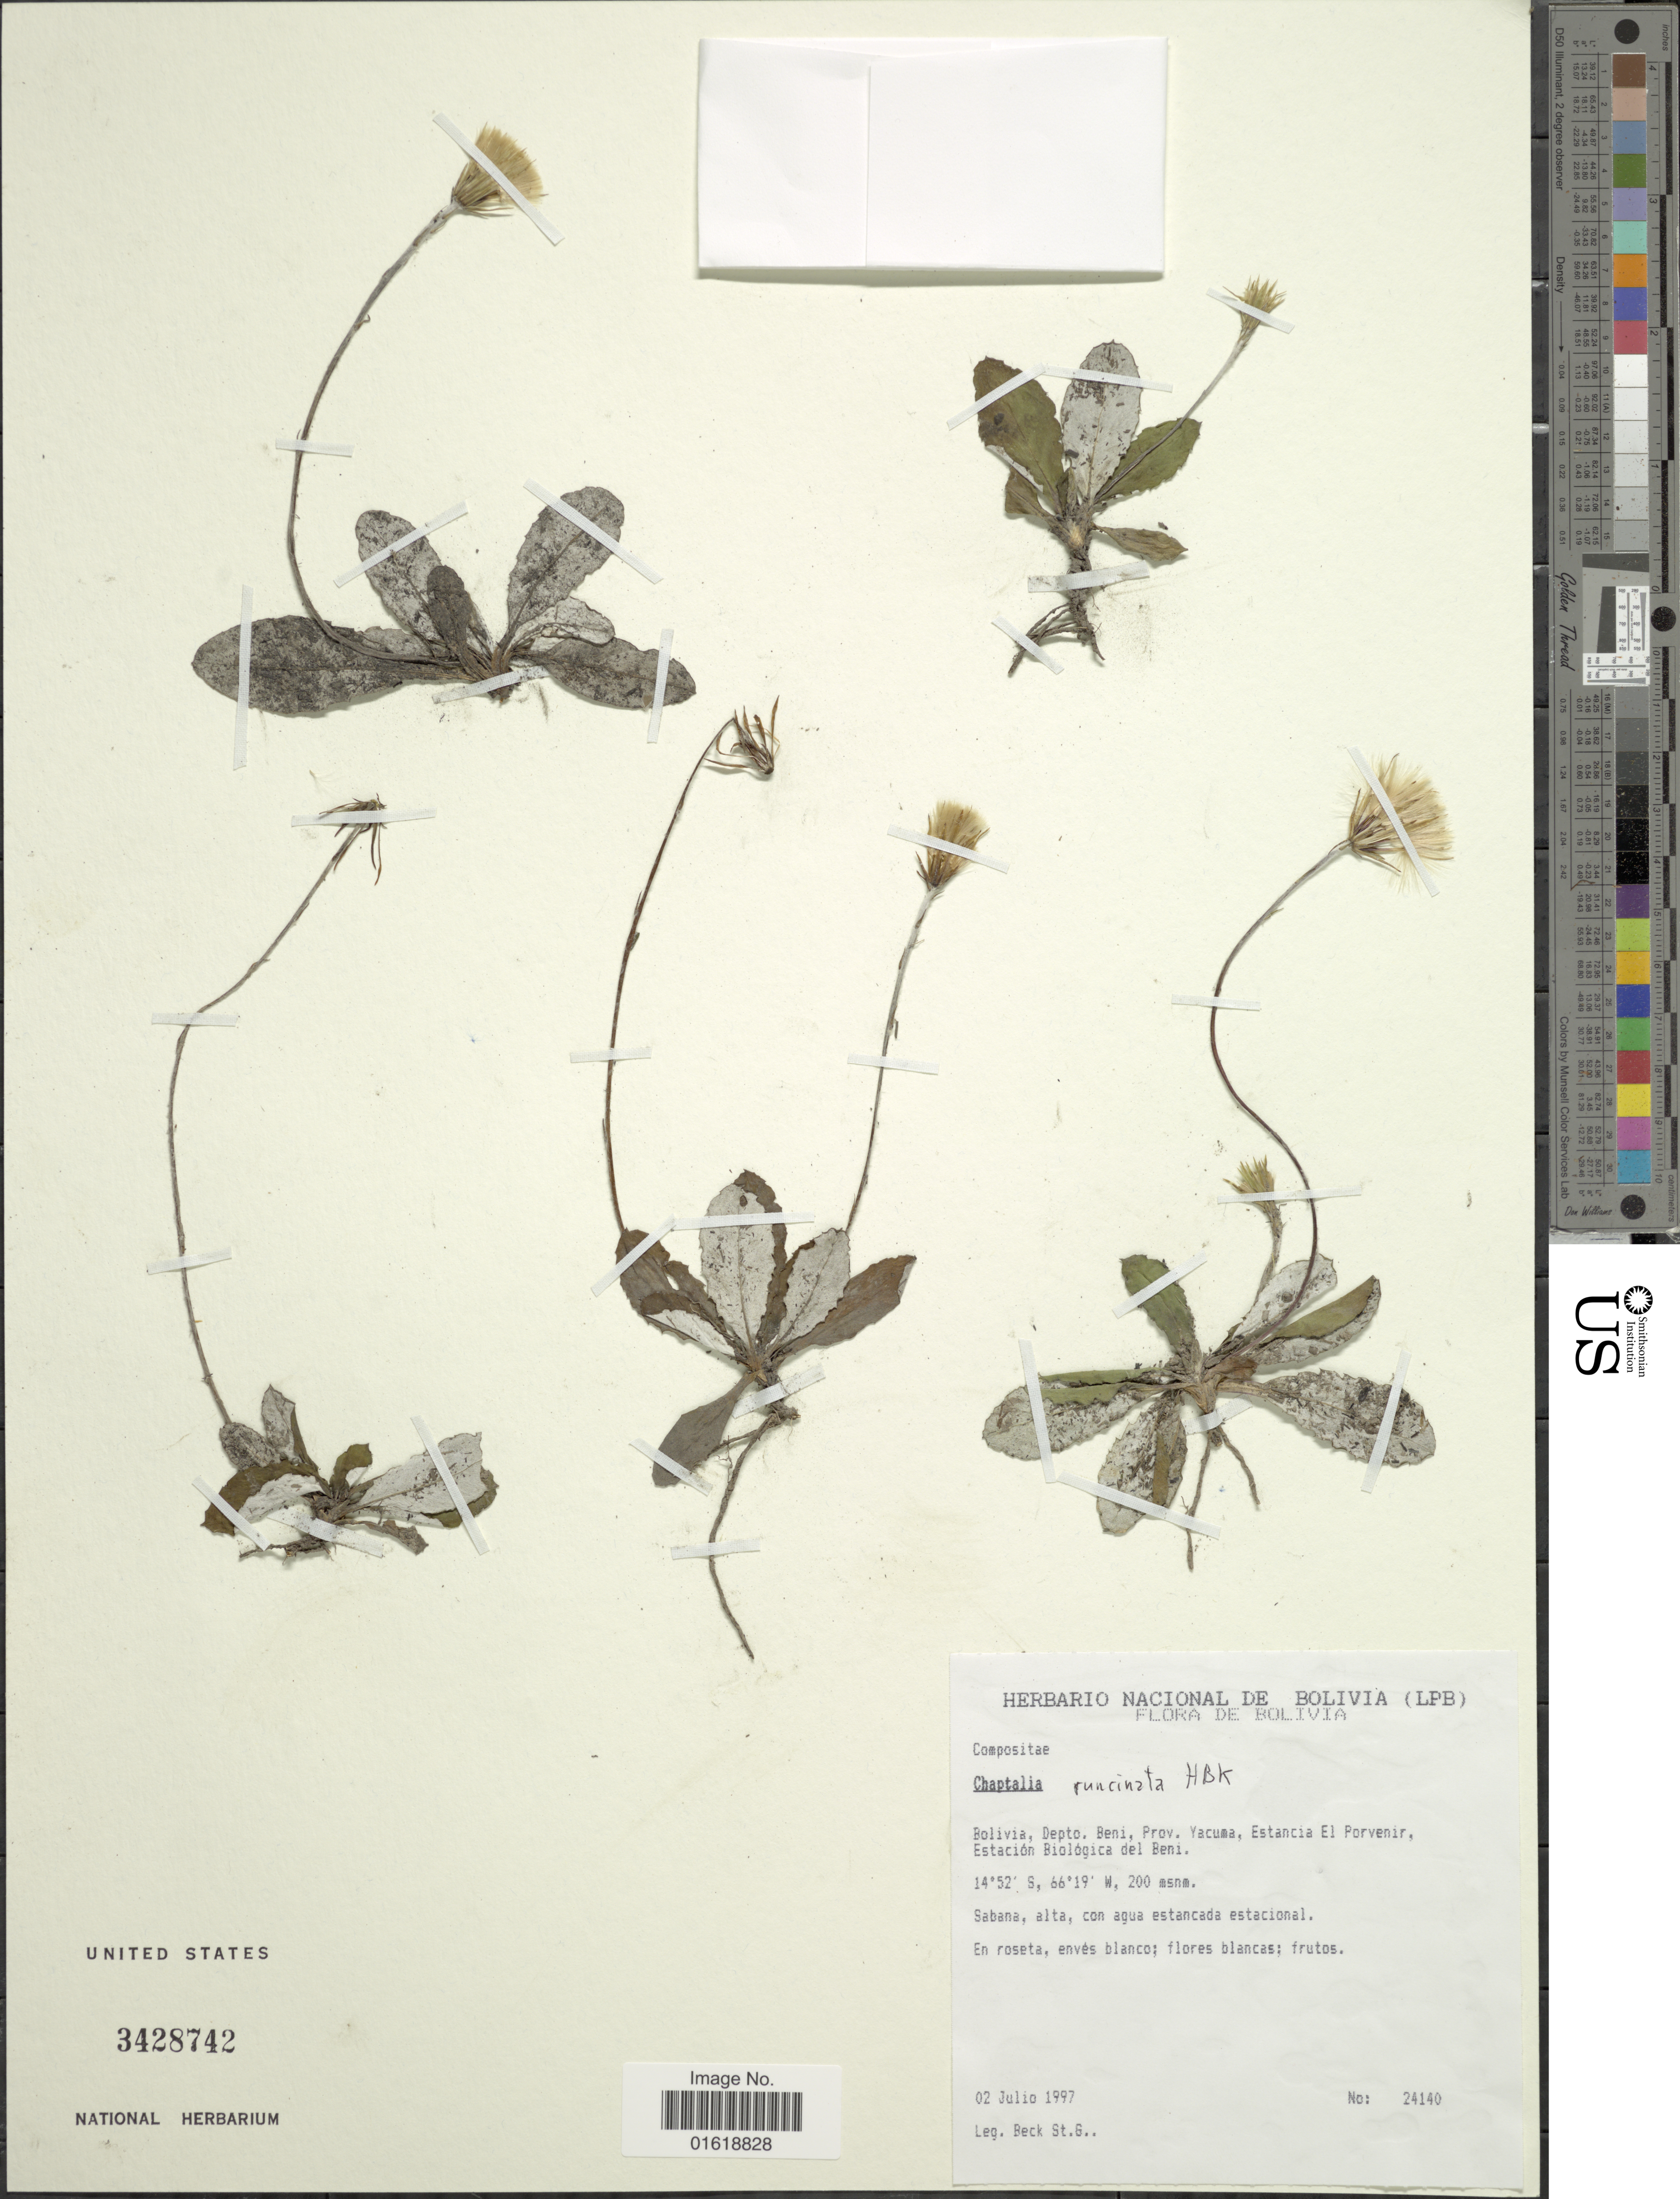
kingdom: Plantae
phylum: Tracheophyta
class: Magnoliopsida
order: Asterales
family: Asteraceae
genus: Chaptalia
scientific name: Chaptalia runcinata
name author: Kunth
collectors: S. G. Beck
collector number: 24140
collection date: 1997-07-02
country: Bolivia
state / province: Beni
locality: Bolivia, Depto. Beni, Prov. Yacuma, Estancia El Porvenir, Estación Biológica del Beni.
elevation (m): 200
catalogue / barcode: US 3428742